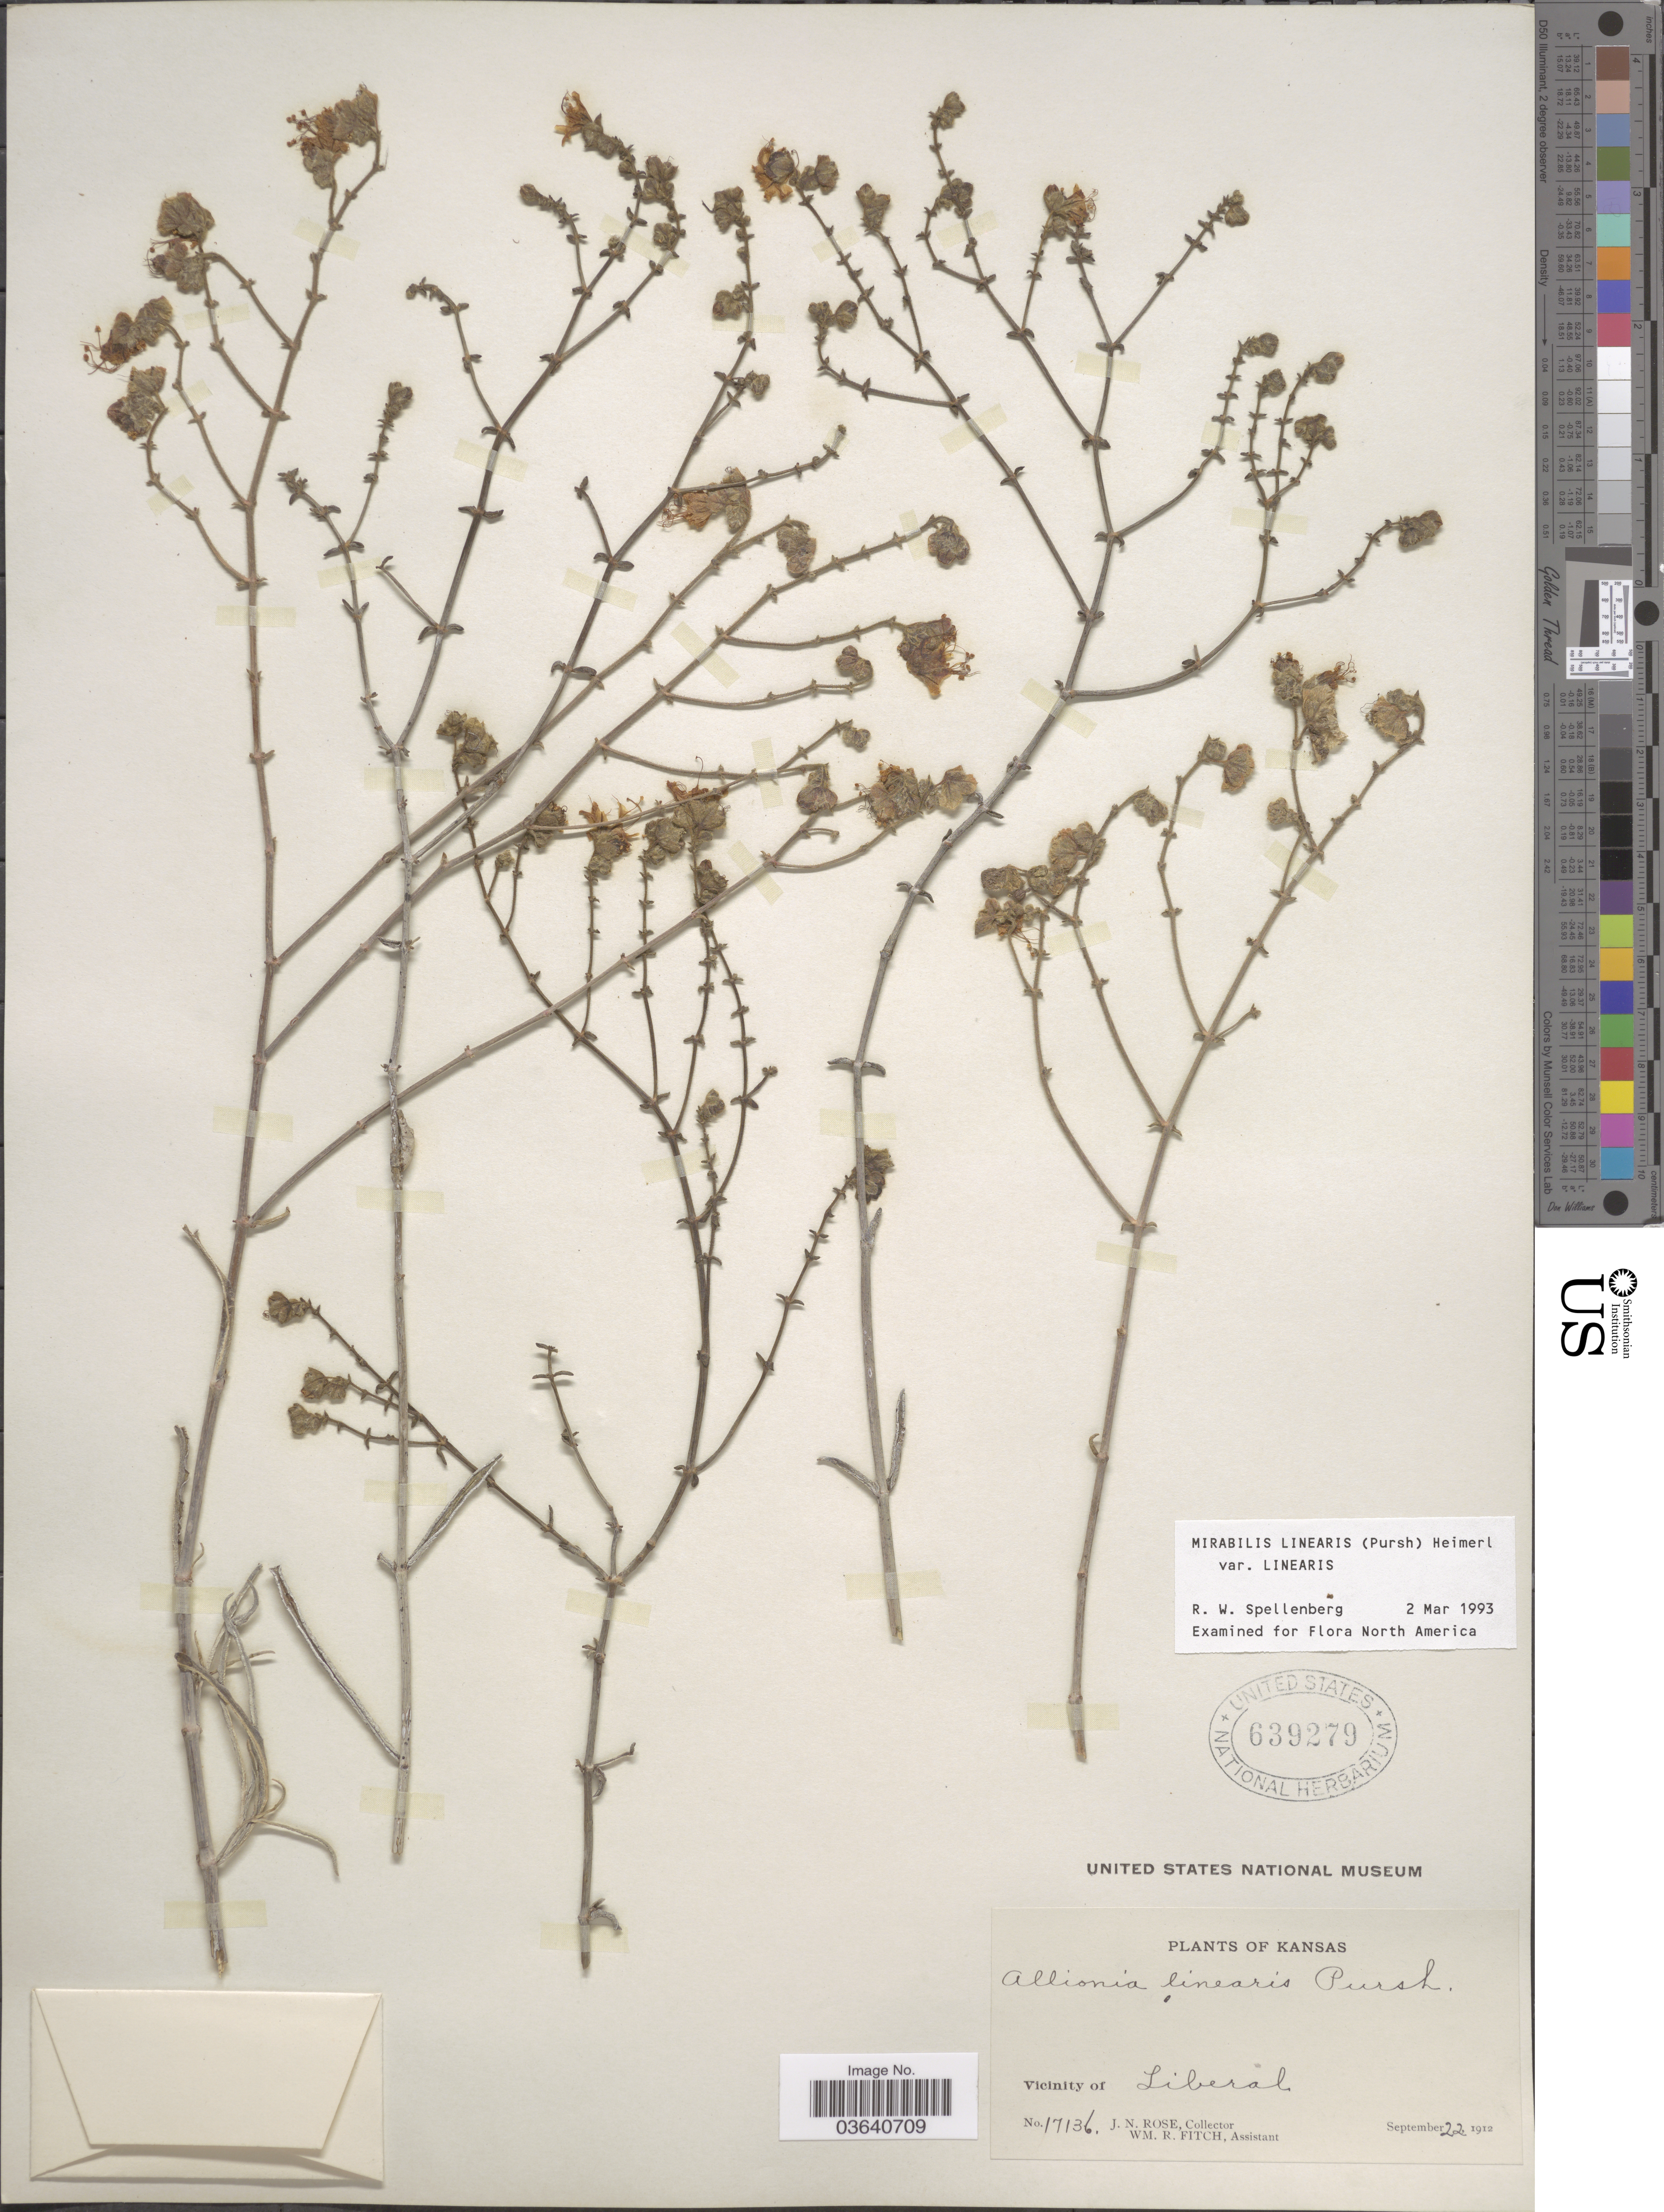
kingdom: Plantae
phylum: Tracheophyta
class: Magnoliopsida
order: Caryophyllales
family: Nyctaginaceae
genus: Mirabilis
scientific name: Mirabilis linearis var. linearis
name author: (Pursh) Heimerl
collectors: J. N. Rose & W. R. Fitch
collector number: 17136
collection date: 1912-09-22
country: United States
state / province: Kansas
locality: Vicinity of Liberal.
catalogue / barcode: US 639279